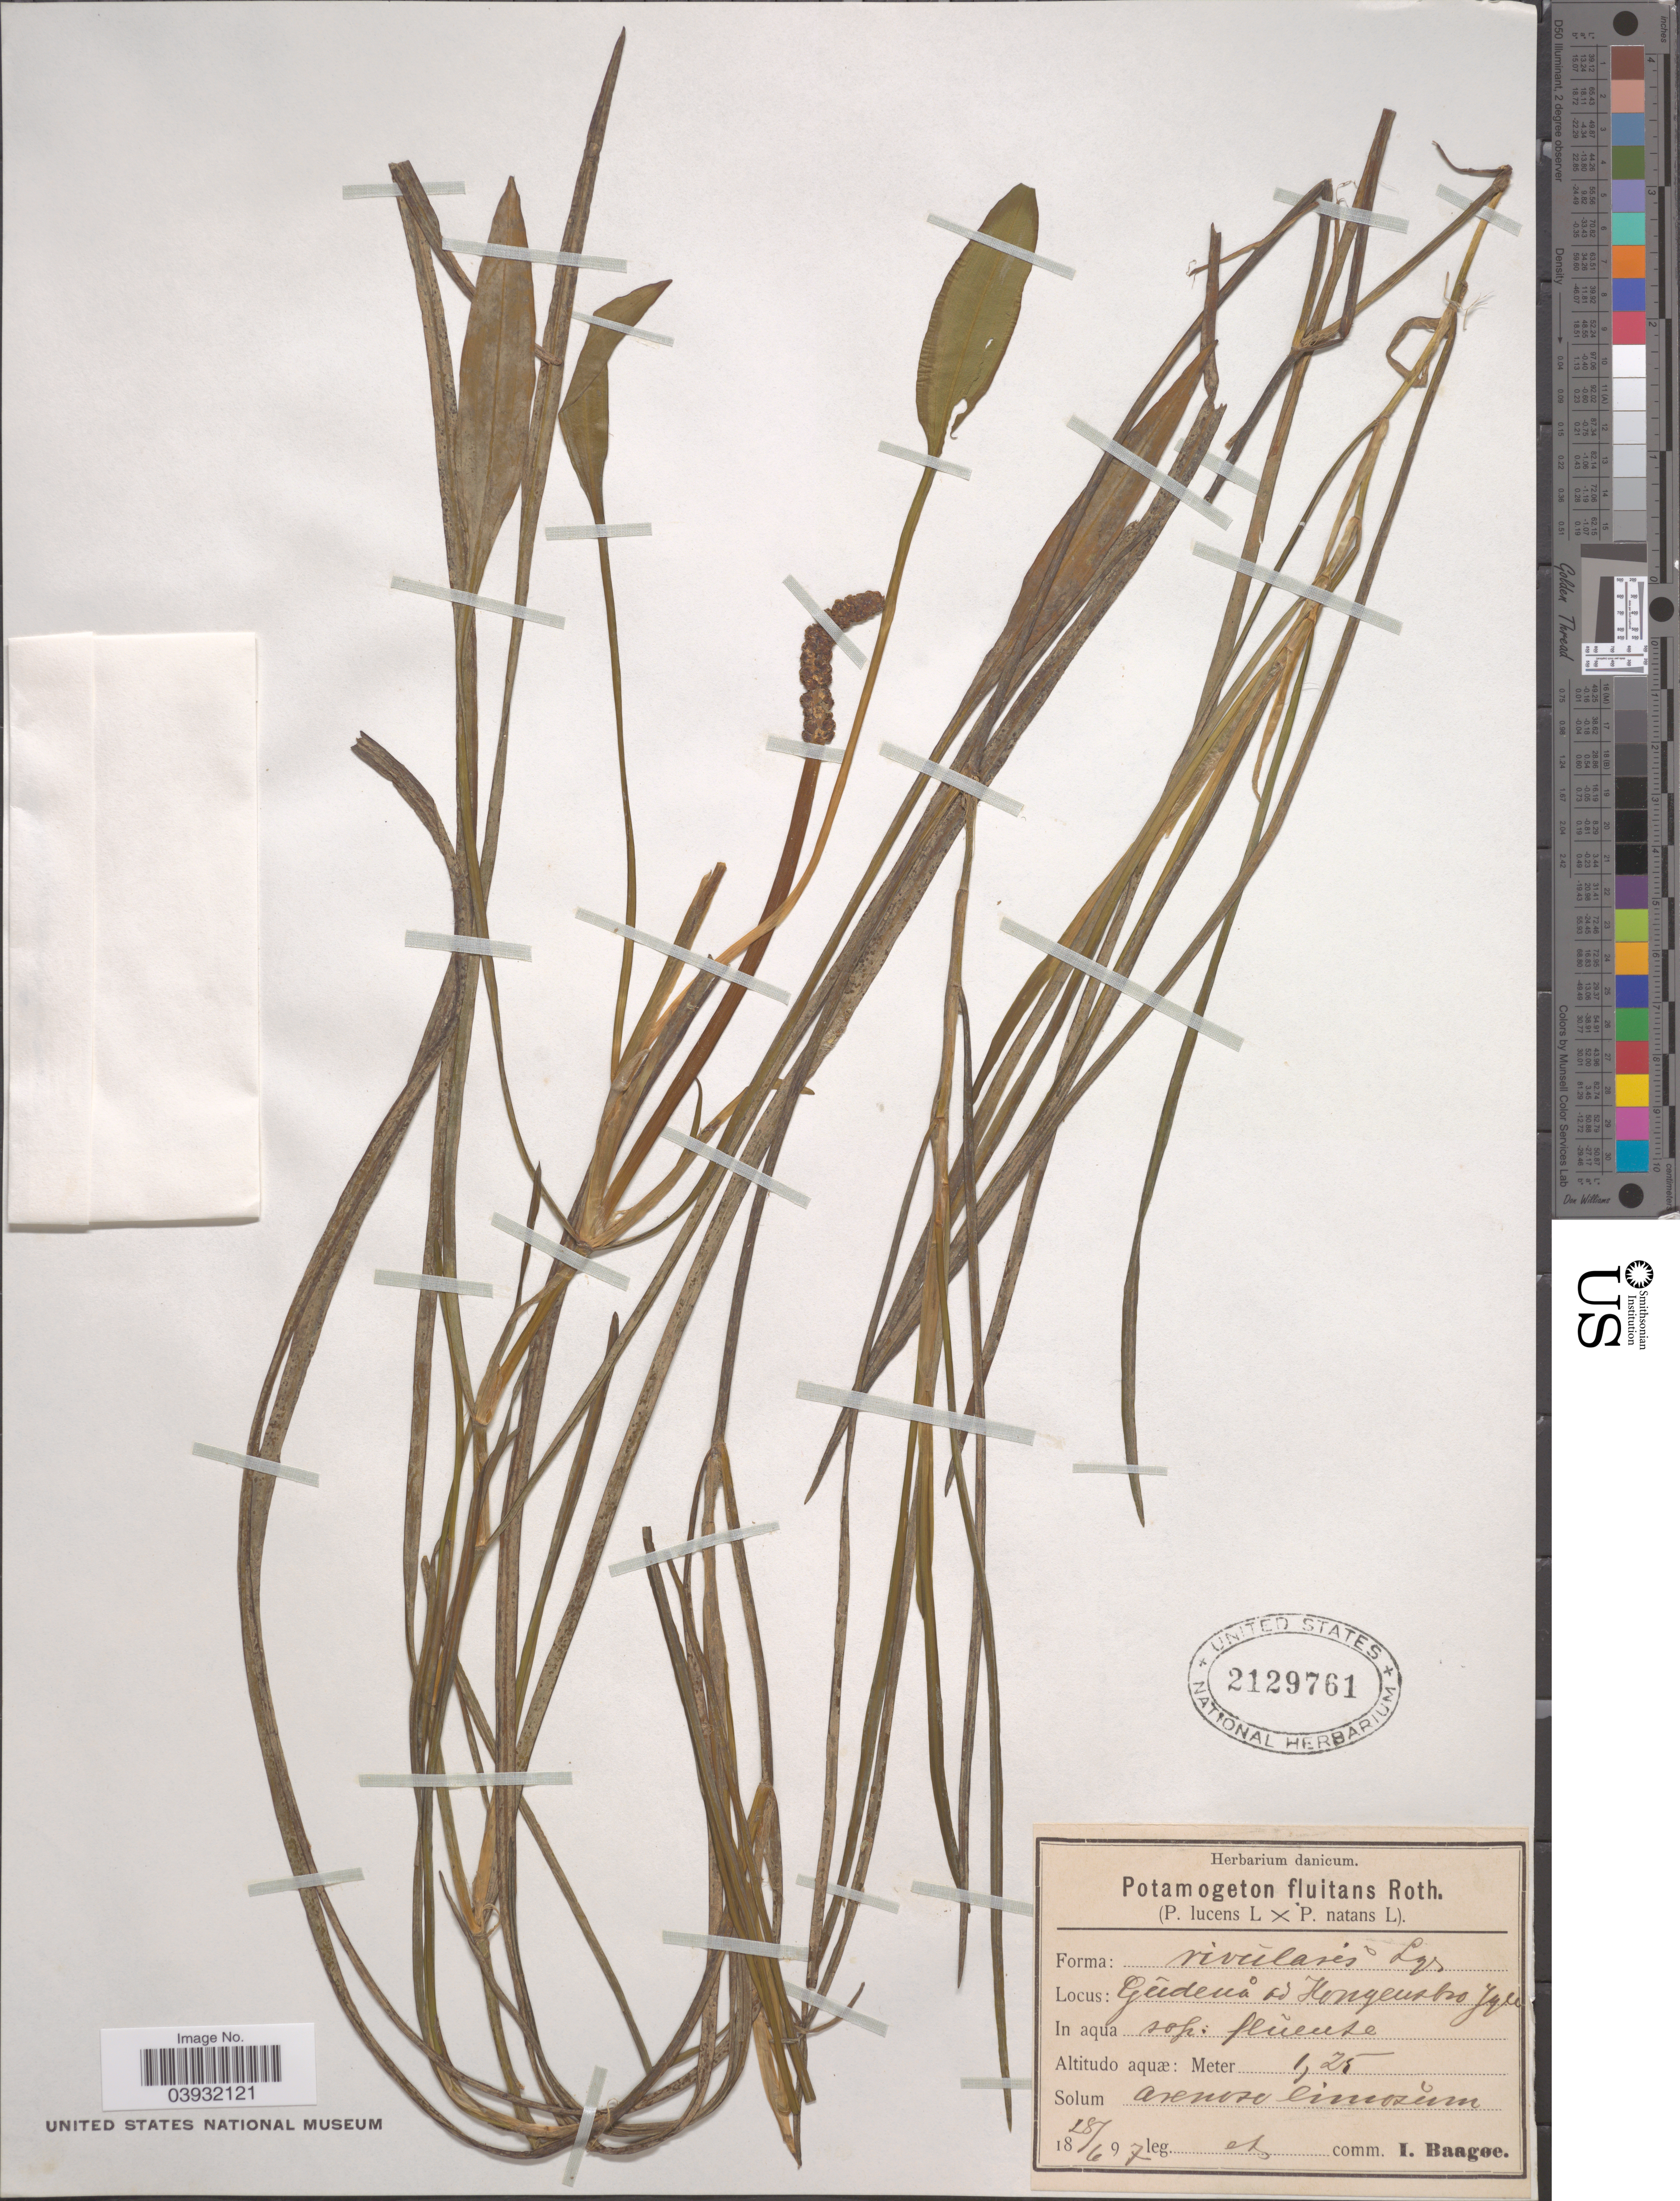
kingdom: Plantae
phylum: Tracheophyta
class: Liliopsida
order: Alismatales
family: Potamogetonaceae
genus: Potamogeton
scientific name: Potamogeton fluitans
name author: Roth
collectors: I. Baagøe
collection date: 1897-06-28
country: Denmark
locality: Gârdenå ad Honquesbro Jyll.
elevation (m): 1.25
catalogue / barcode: US 2129761